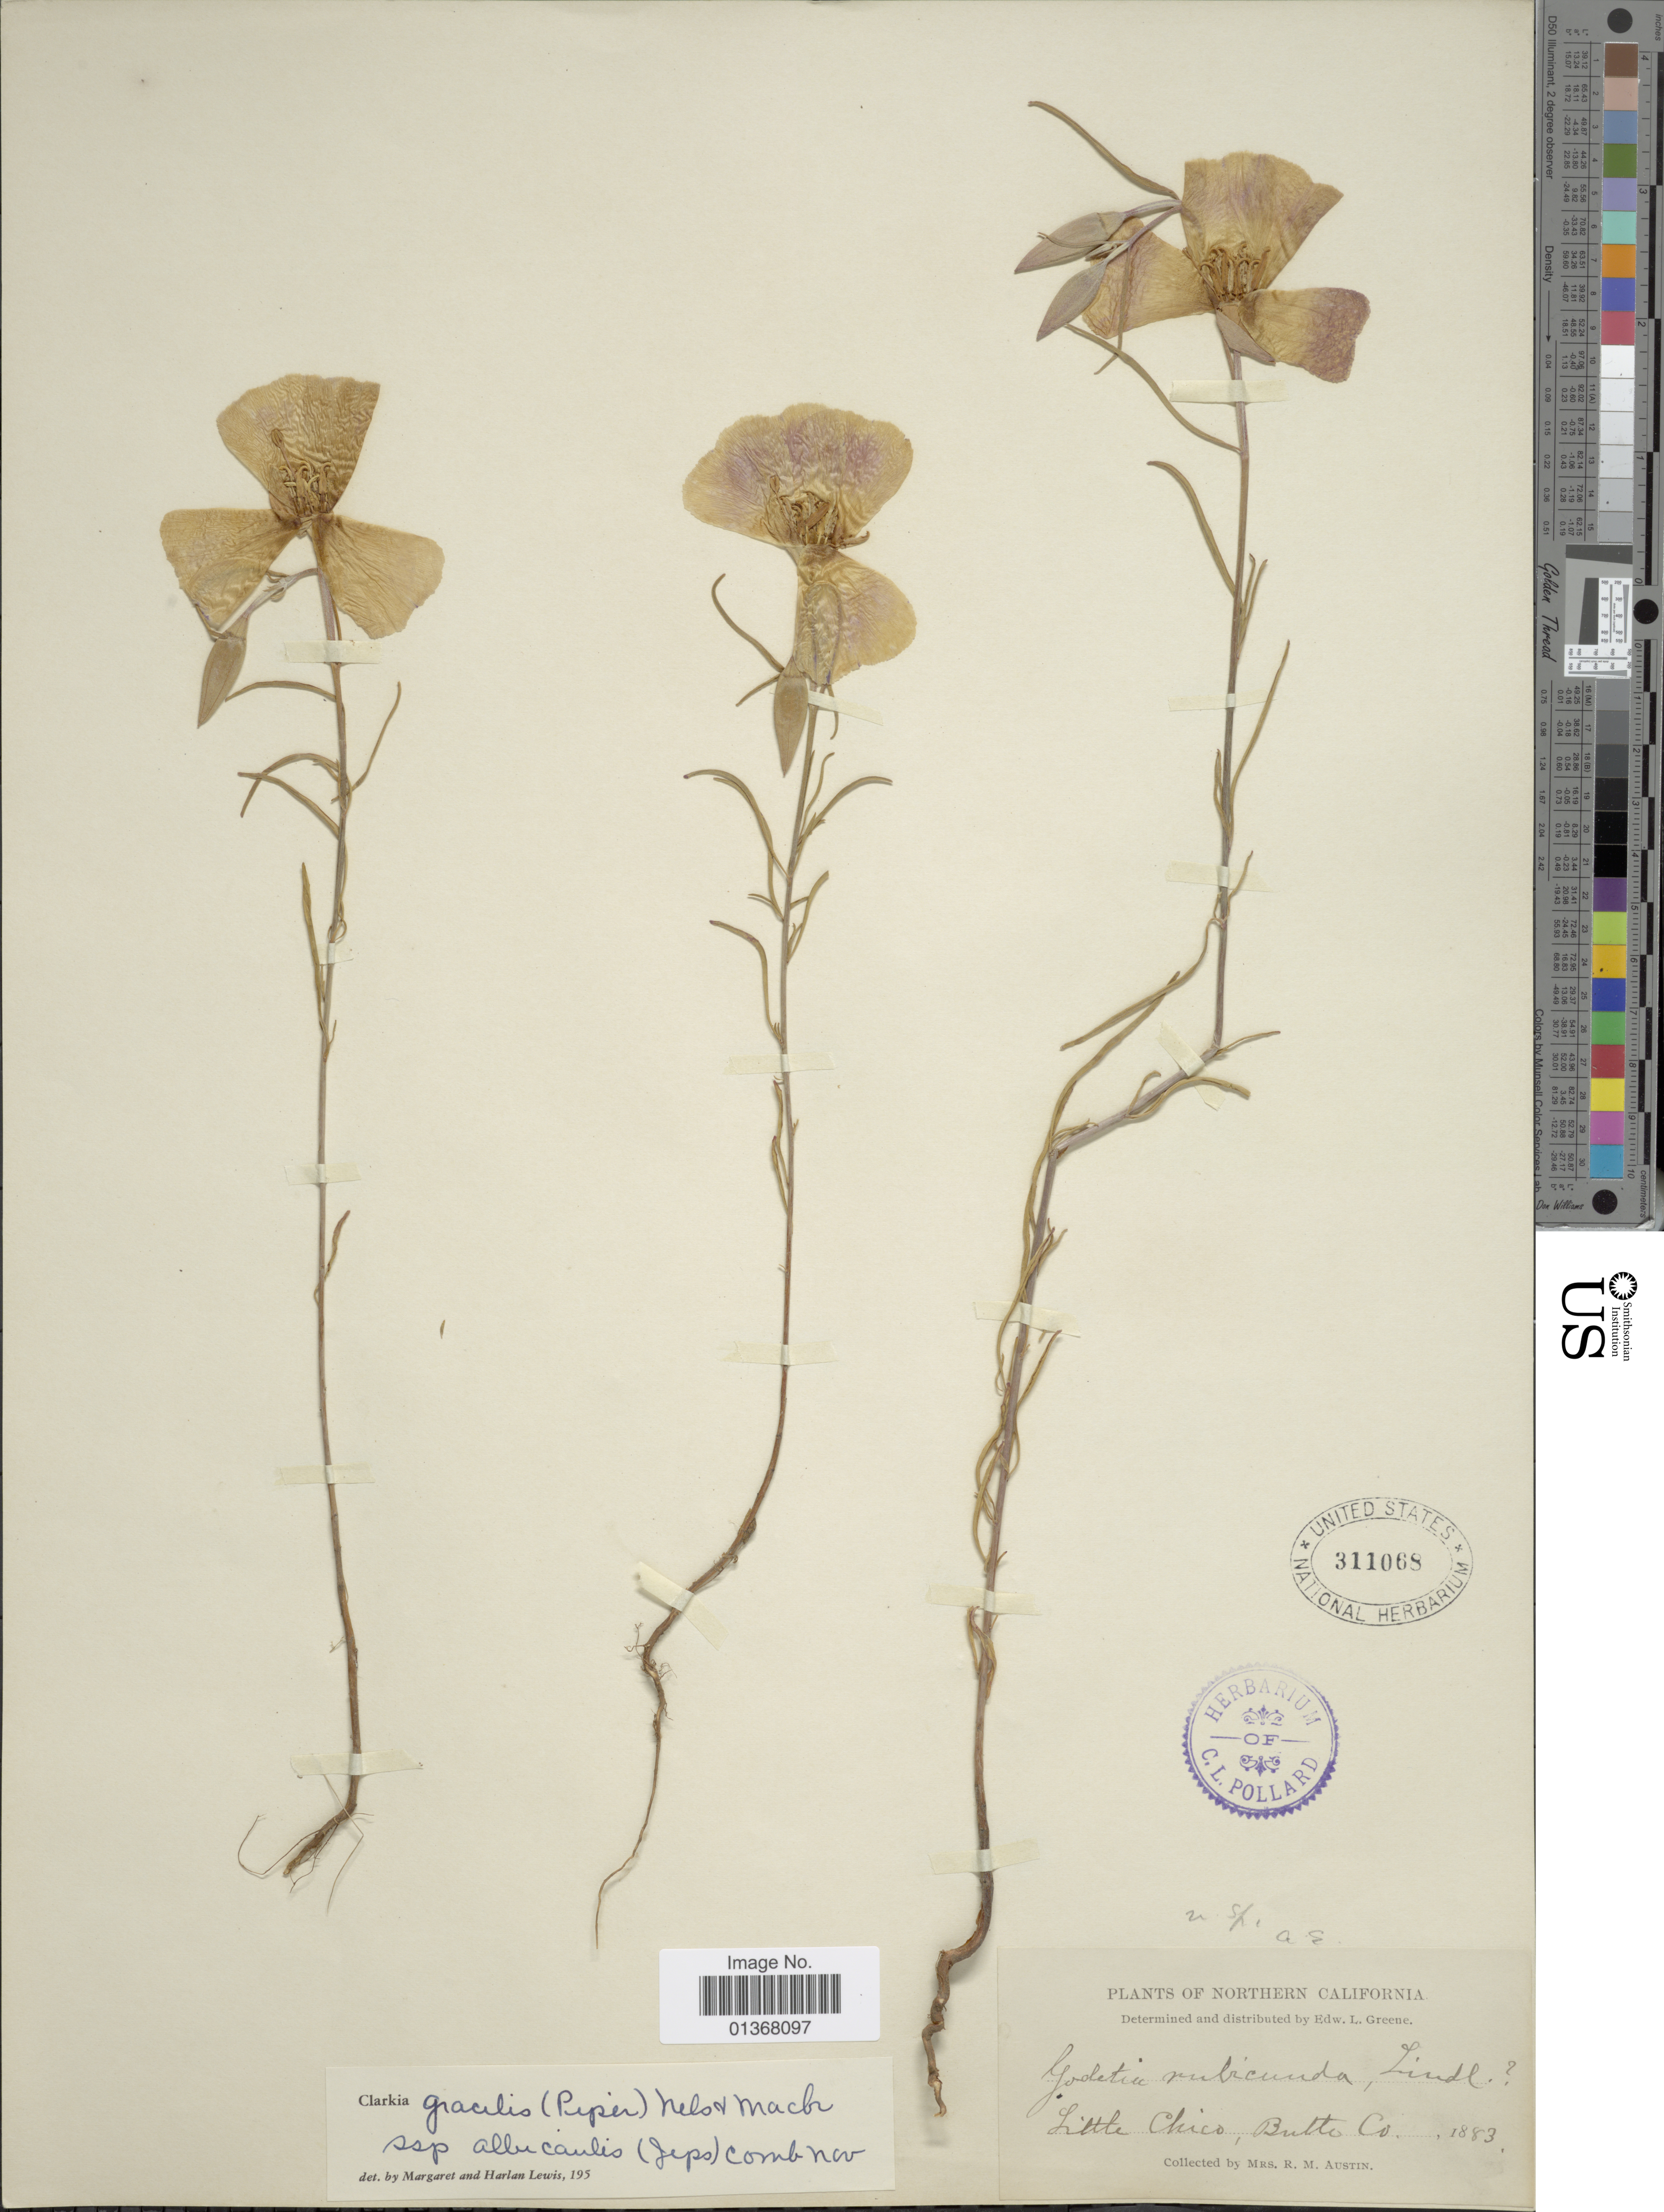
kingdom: Plantae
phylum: Tracheophyta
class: Magnoliopsida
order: Myrtales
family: Onagraceae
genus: Clarkia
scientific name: Clarkia gracilis subsp. albicaulis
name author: (Jeps.) F. H. Lewis & M.E. Lewis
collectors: R. Austin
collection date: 1883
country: United States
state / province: California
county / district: Butte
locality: Northern California, Little Chico, Butte Co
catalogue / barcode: US 311068